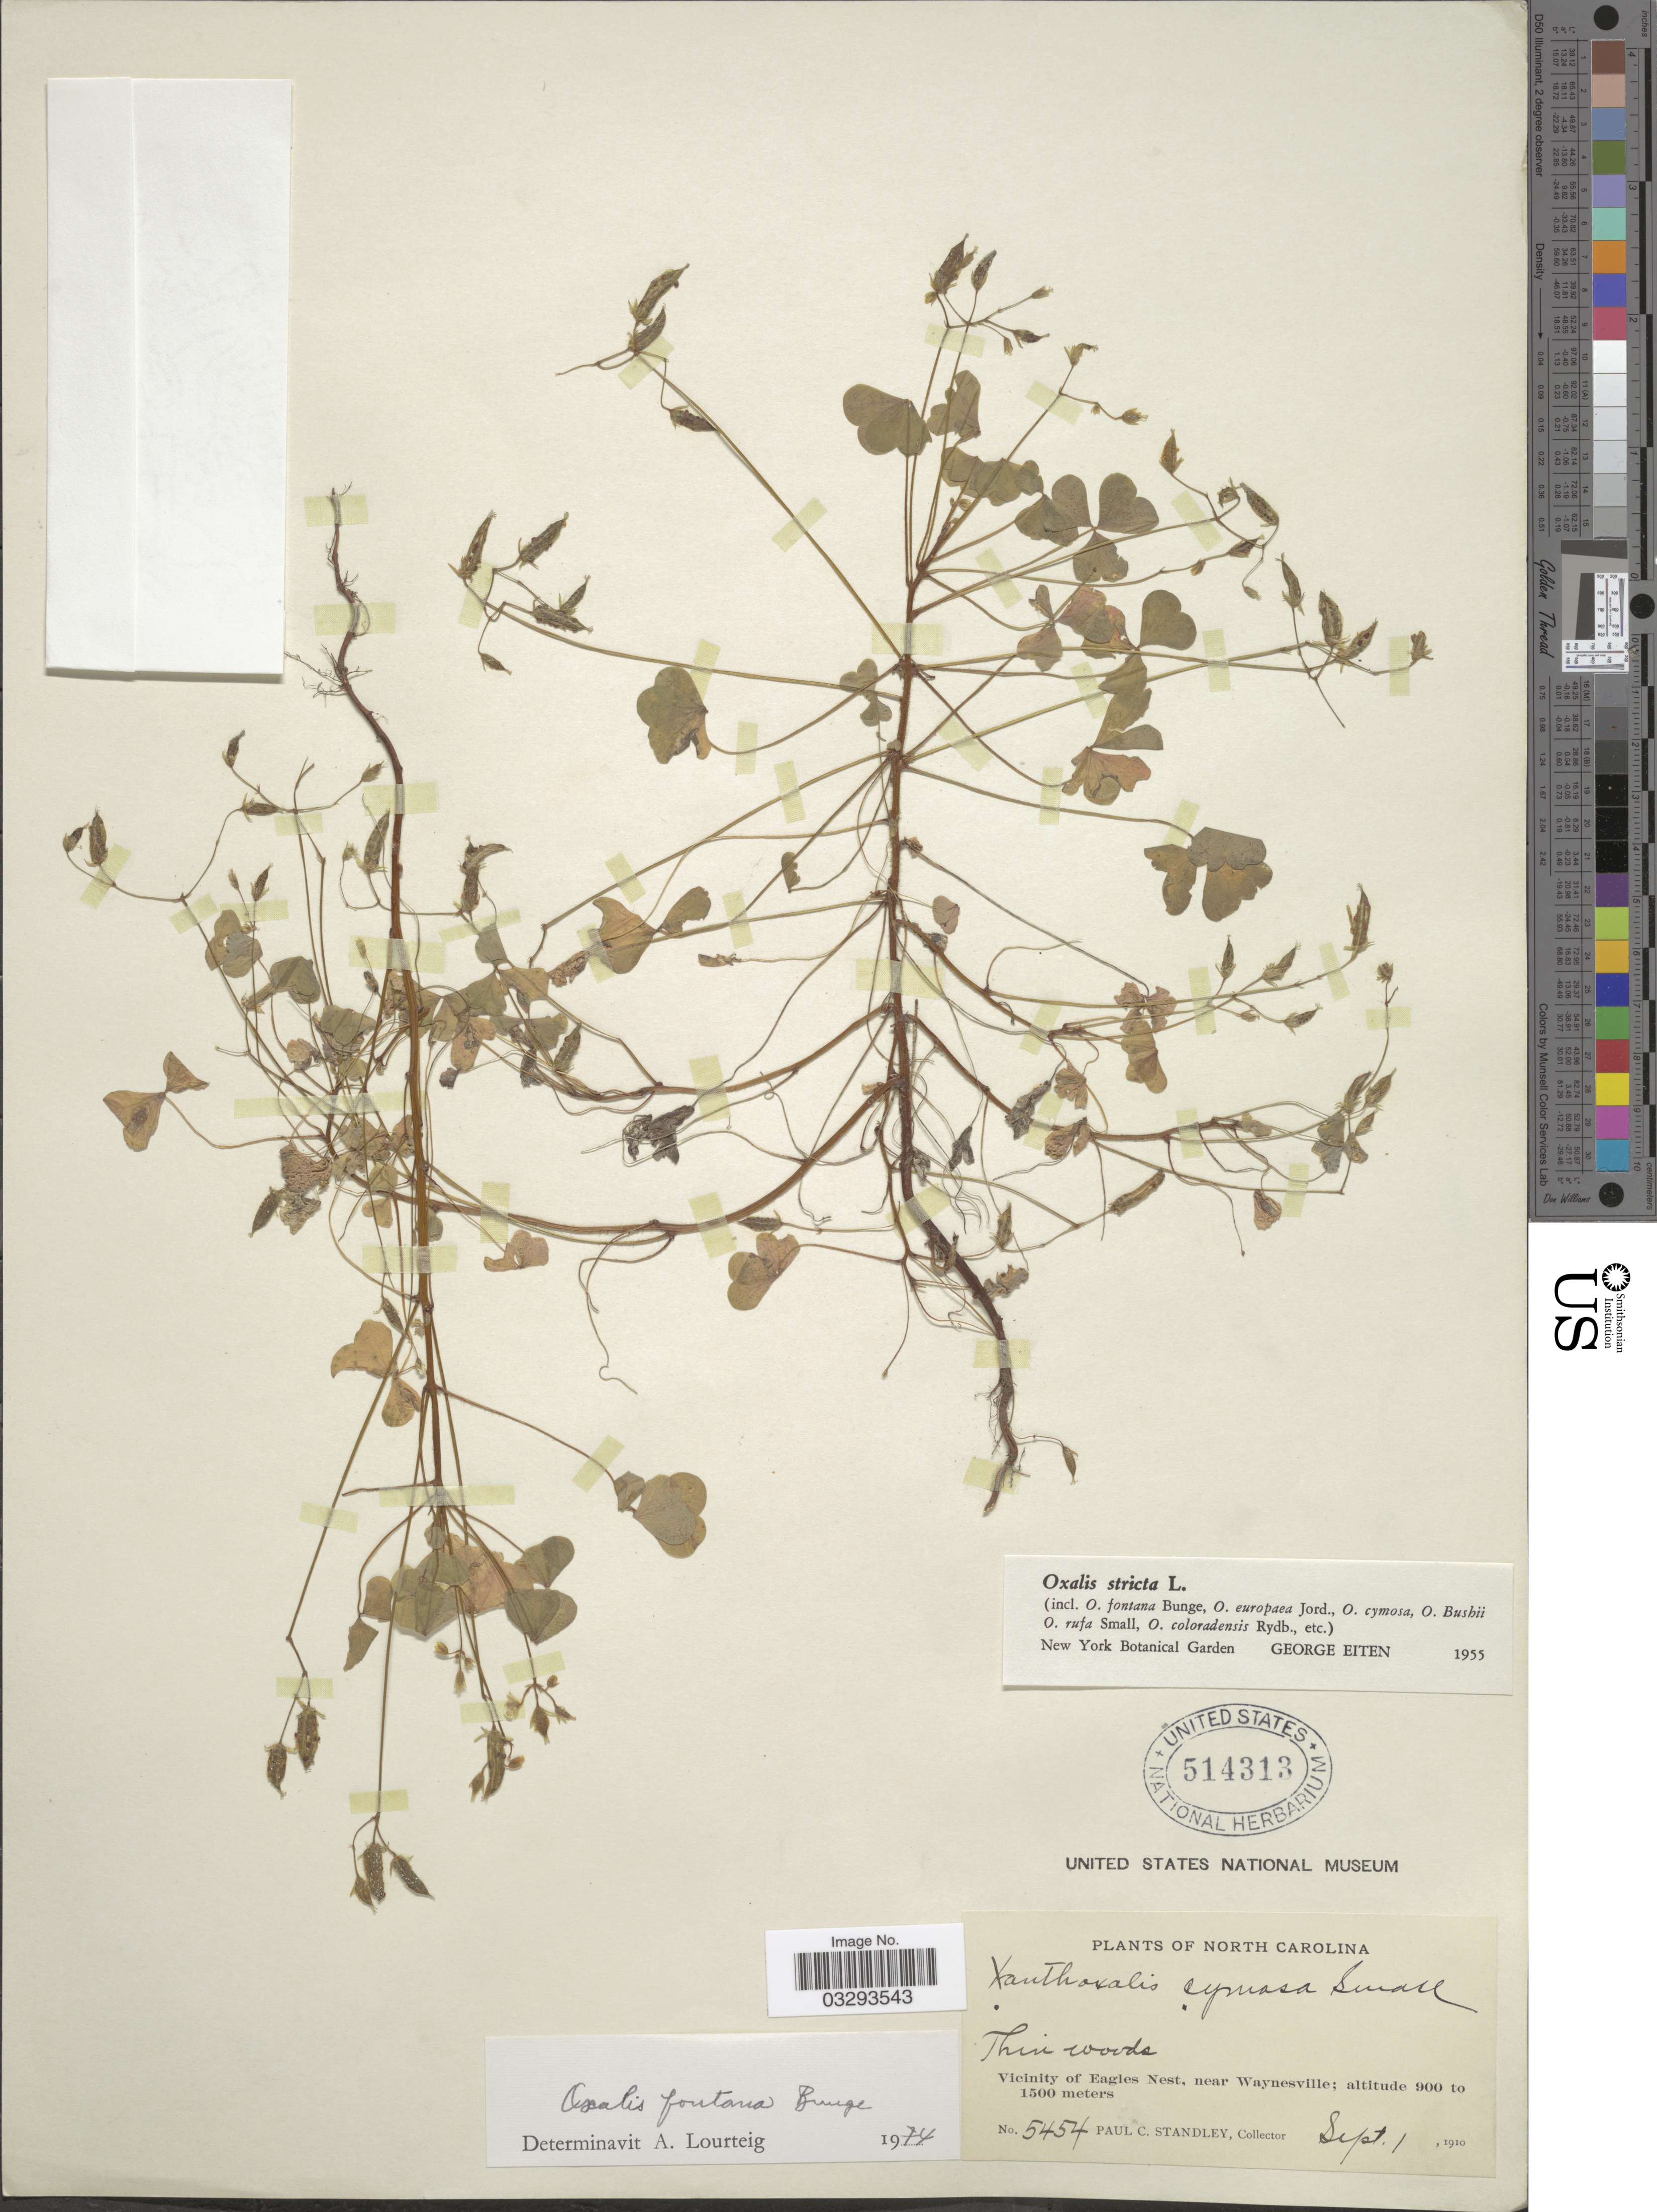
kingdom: Plantae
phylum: Tracheophyta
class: Magnoliopsida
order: Oxalidales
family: Oxalidaceae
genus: Oxalis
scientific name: Oxalis fontana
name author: Bunge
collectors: P. C. Standley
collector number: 5454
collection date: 1910-09-01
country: United States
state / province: North Carolina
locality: Vicinity of Eagles Nest, near Waynesville.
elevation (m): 900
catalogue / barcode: US 514313